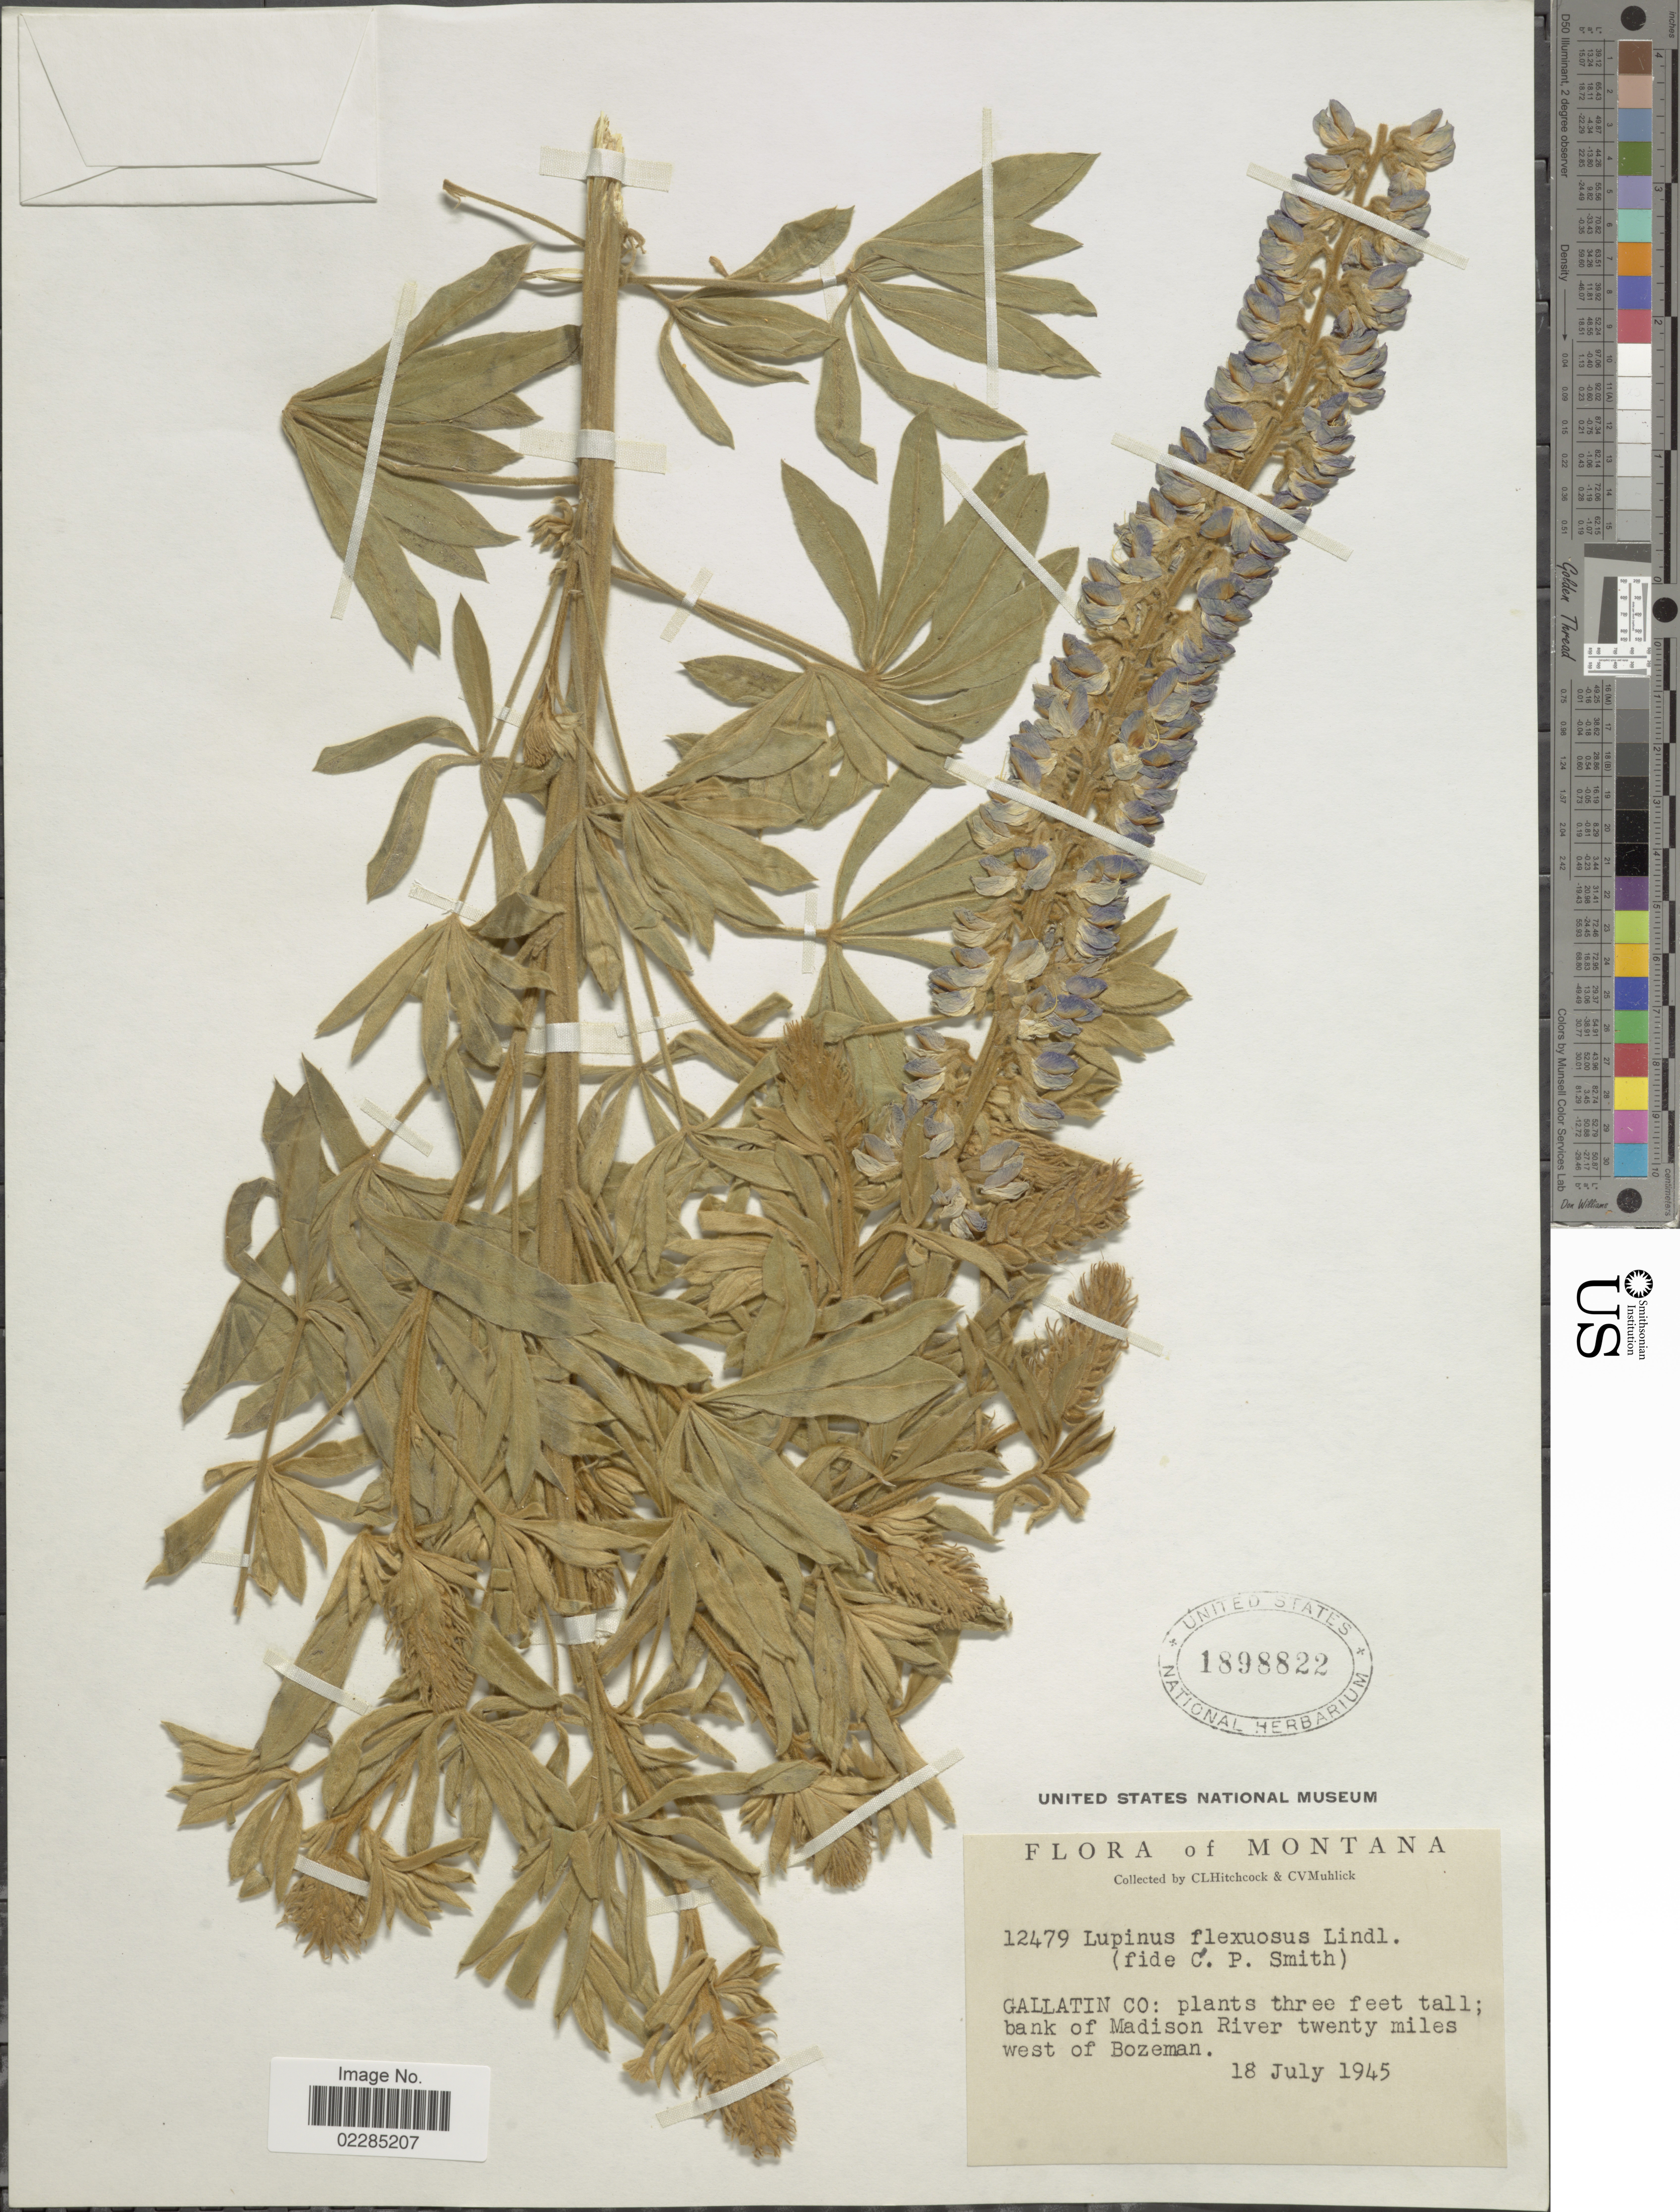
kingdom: Plantae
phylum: Tracheophyta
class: Magnoliopsida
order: Fabales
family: Fabaceae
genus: Lupinus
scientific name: Lupinus flexuosus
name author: Lindley ex J. Agardh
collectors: C. L. Hitchcock & C. V. Muhlick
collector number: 12479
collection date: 1945-07-18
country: United States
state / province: Montana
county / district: Gallatin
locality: Bank of Madison River, 20 miles W of Bozeman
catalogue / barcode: US 1898822